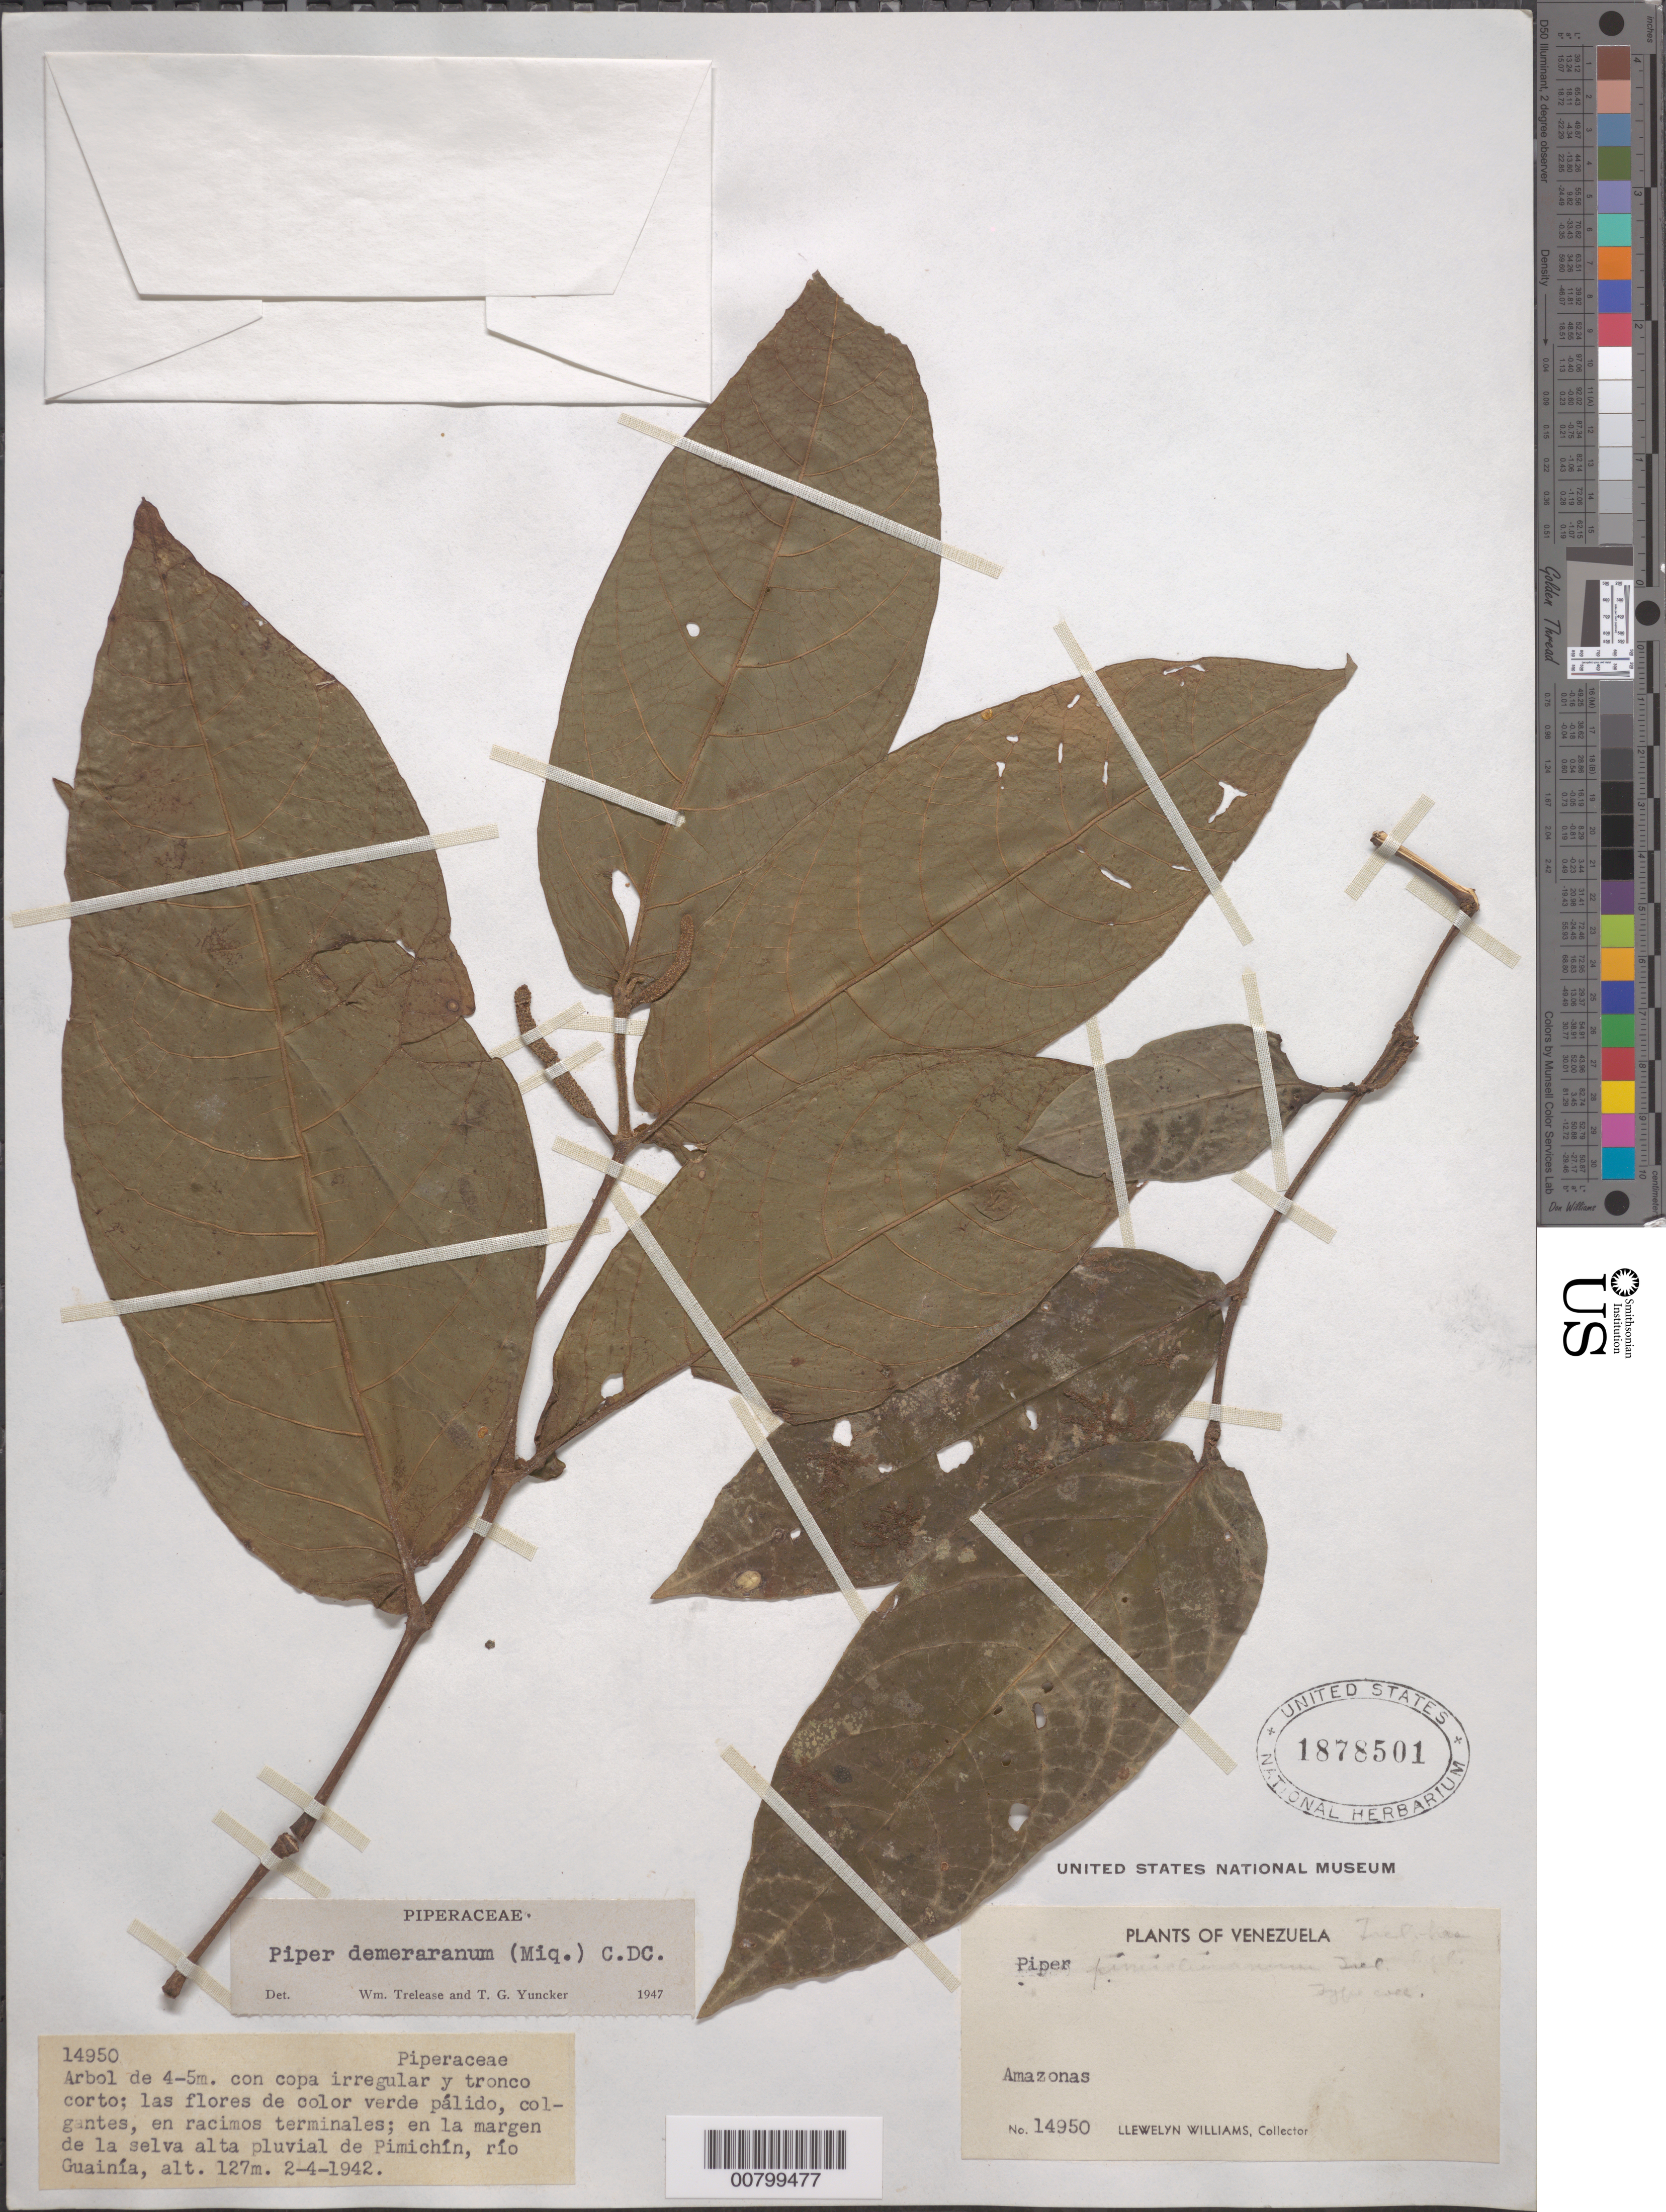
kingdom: Plantae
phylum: Tracheophyta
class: Magnoliopsida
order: Piperales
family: Piperaceae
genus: Piper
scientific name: Piper demeraranum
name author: (Miq.) C. DC.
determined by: Trelease, W.; Yuncker, T. G.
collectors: Ll. Williams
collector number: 14950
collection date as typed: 2-Apr-42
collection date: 1942-04-02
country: Venezuela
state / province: Amazonas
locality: Caño Pimichín, Río Guainía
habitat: Margen de la selva alta pluvial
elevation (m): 120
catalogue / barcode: US 1878501